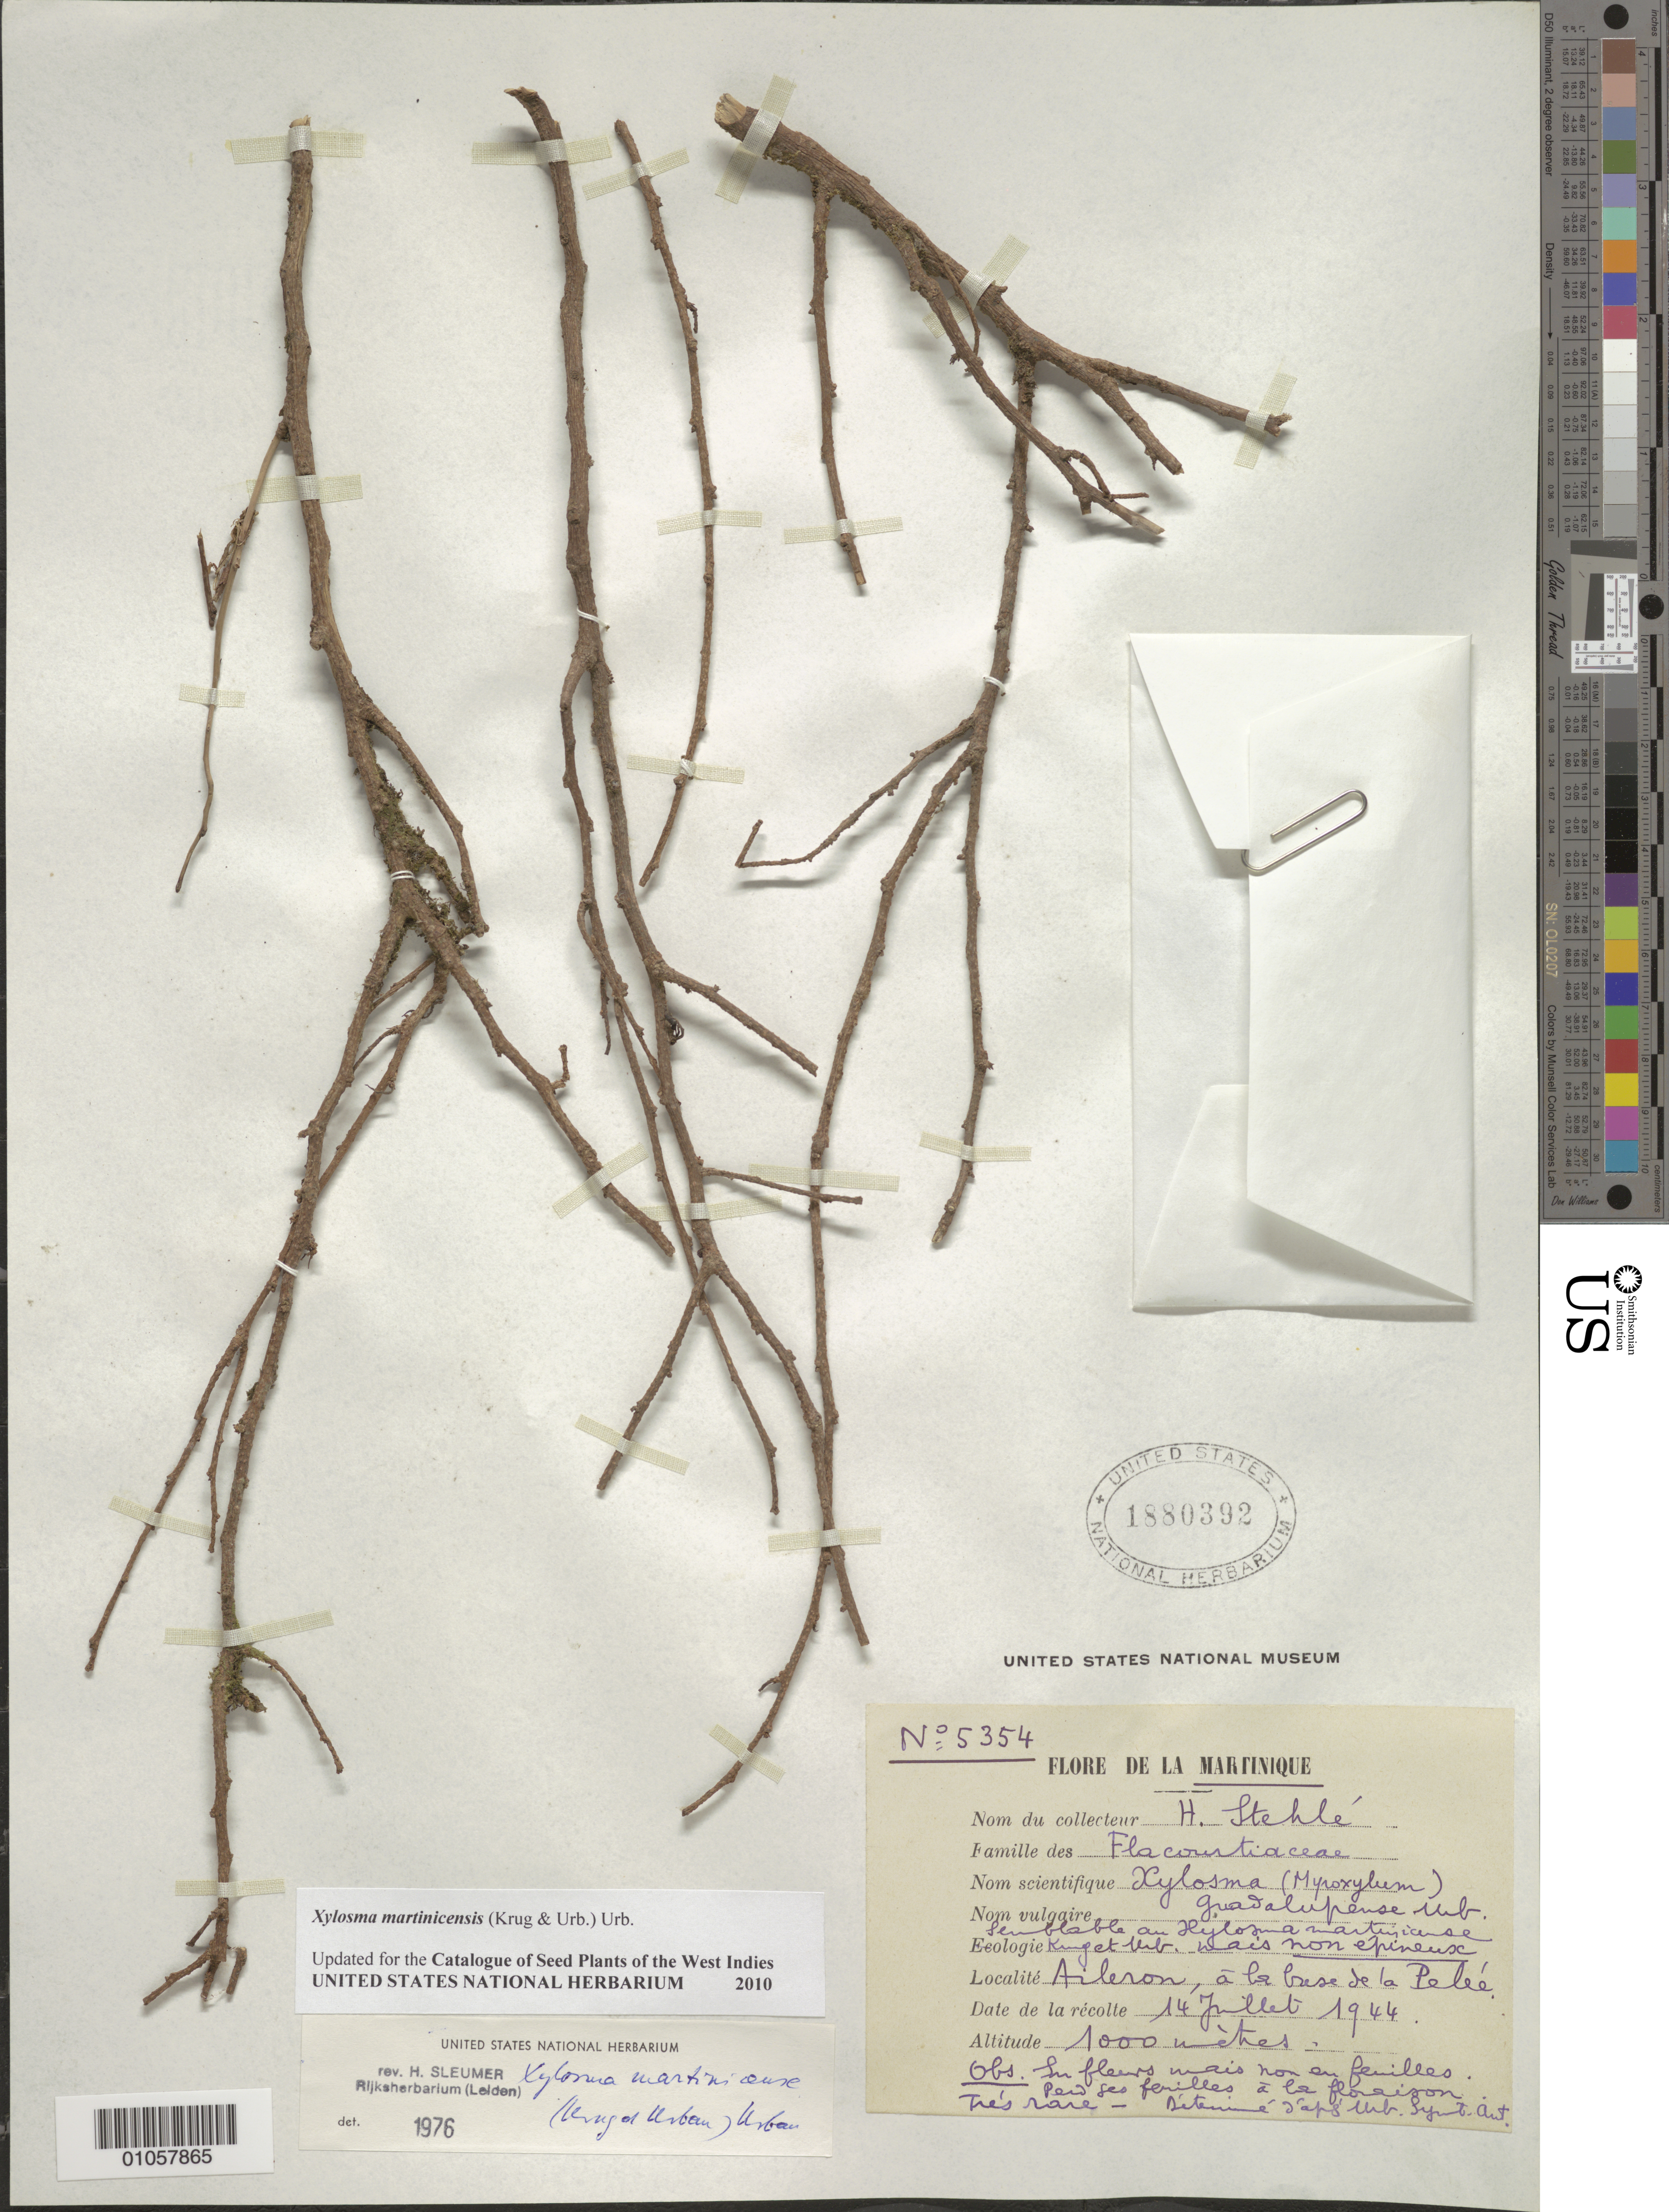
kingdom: Plantae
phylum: Tracheophyta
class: Magnoliopsida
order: Malpighiales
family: Salicaceae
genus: Xylosma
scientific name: Xylosma martinicense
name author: (Krug & Urb.) Urb.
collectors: H. Stehlé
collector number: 5354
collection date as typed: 14 Jul 1944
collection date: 1944-07-14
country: Martinique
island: Martinique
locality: Aileron, base de la Pelee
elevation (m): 1000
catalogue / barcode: US 1880392